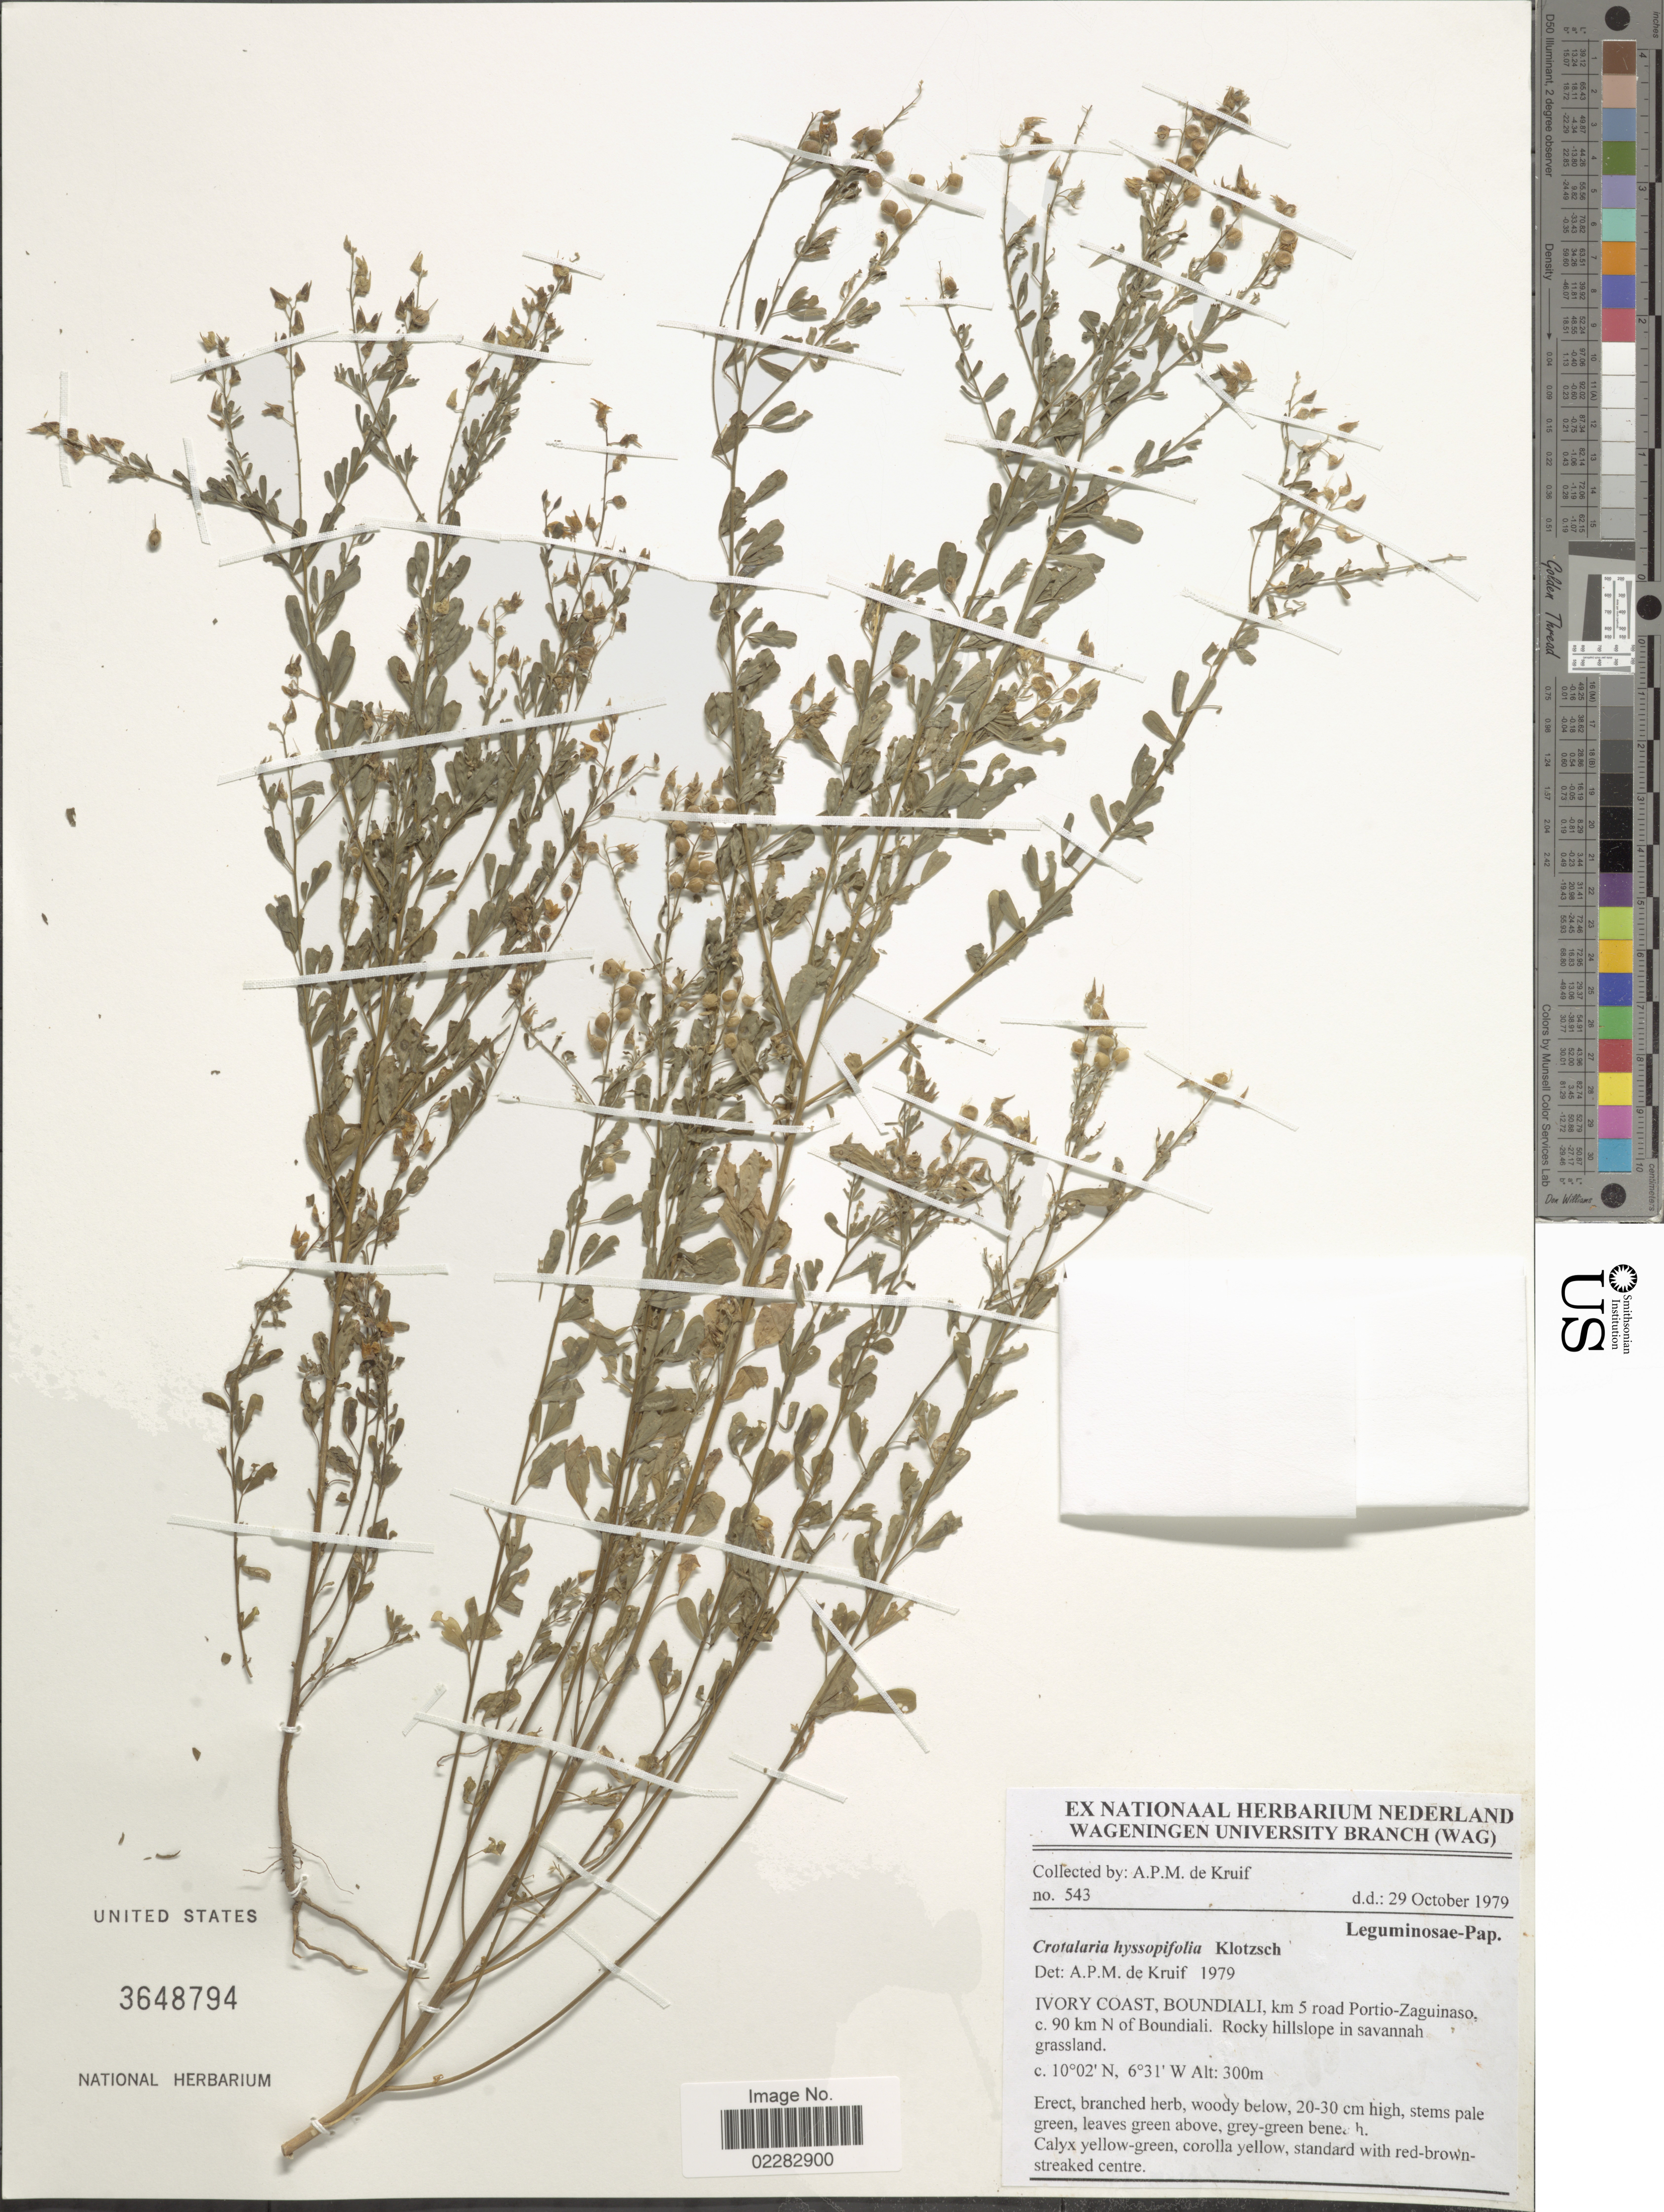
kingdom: Plantae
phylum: Tracheophyta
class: Magnoliopsida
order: Fabales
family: Fabaceae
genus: Crotalaria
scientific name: Crotalaria hyssopifolia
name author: Klotzsch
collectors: A. P. de Kruif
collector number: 543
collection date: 1979-10-29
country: Ivory Coast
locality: Boundiali, km 5 road Portio-Zaguinaso, c. 90 km N of Boundiali, rocky hillslope in savanna.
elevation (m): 300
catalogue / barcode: US 3648794